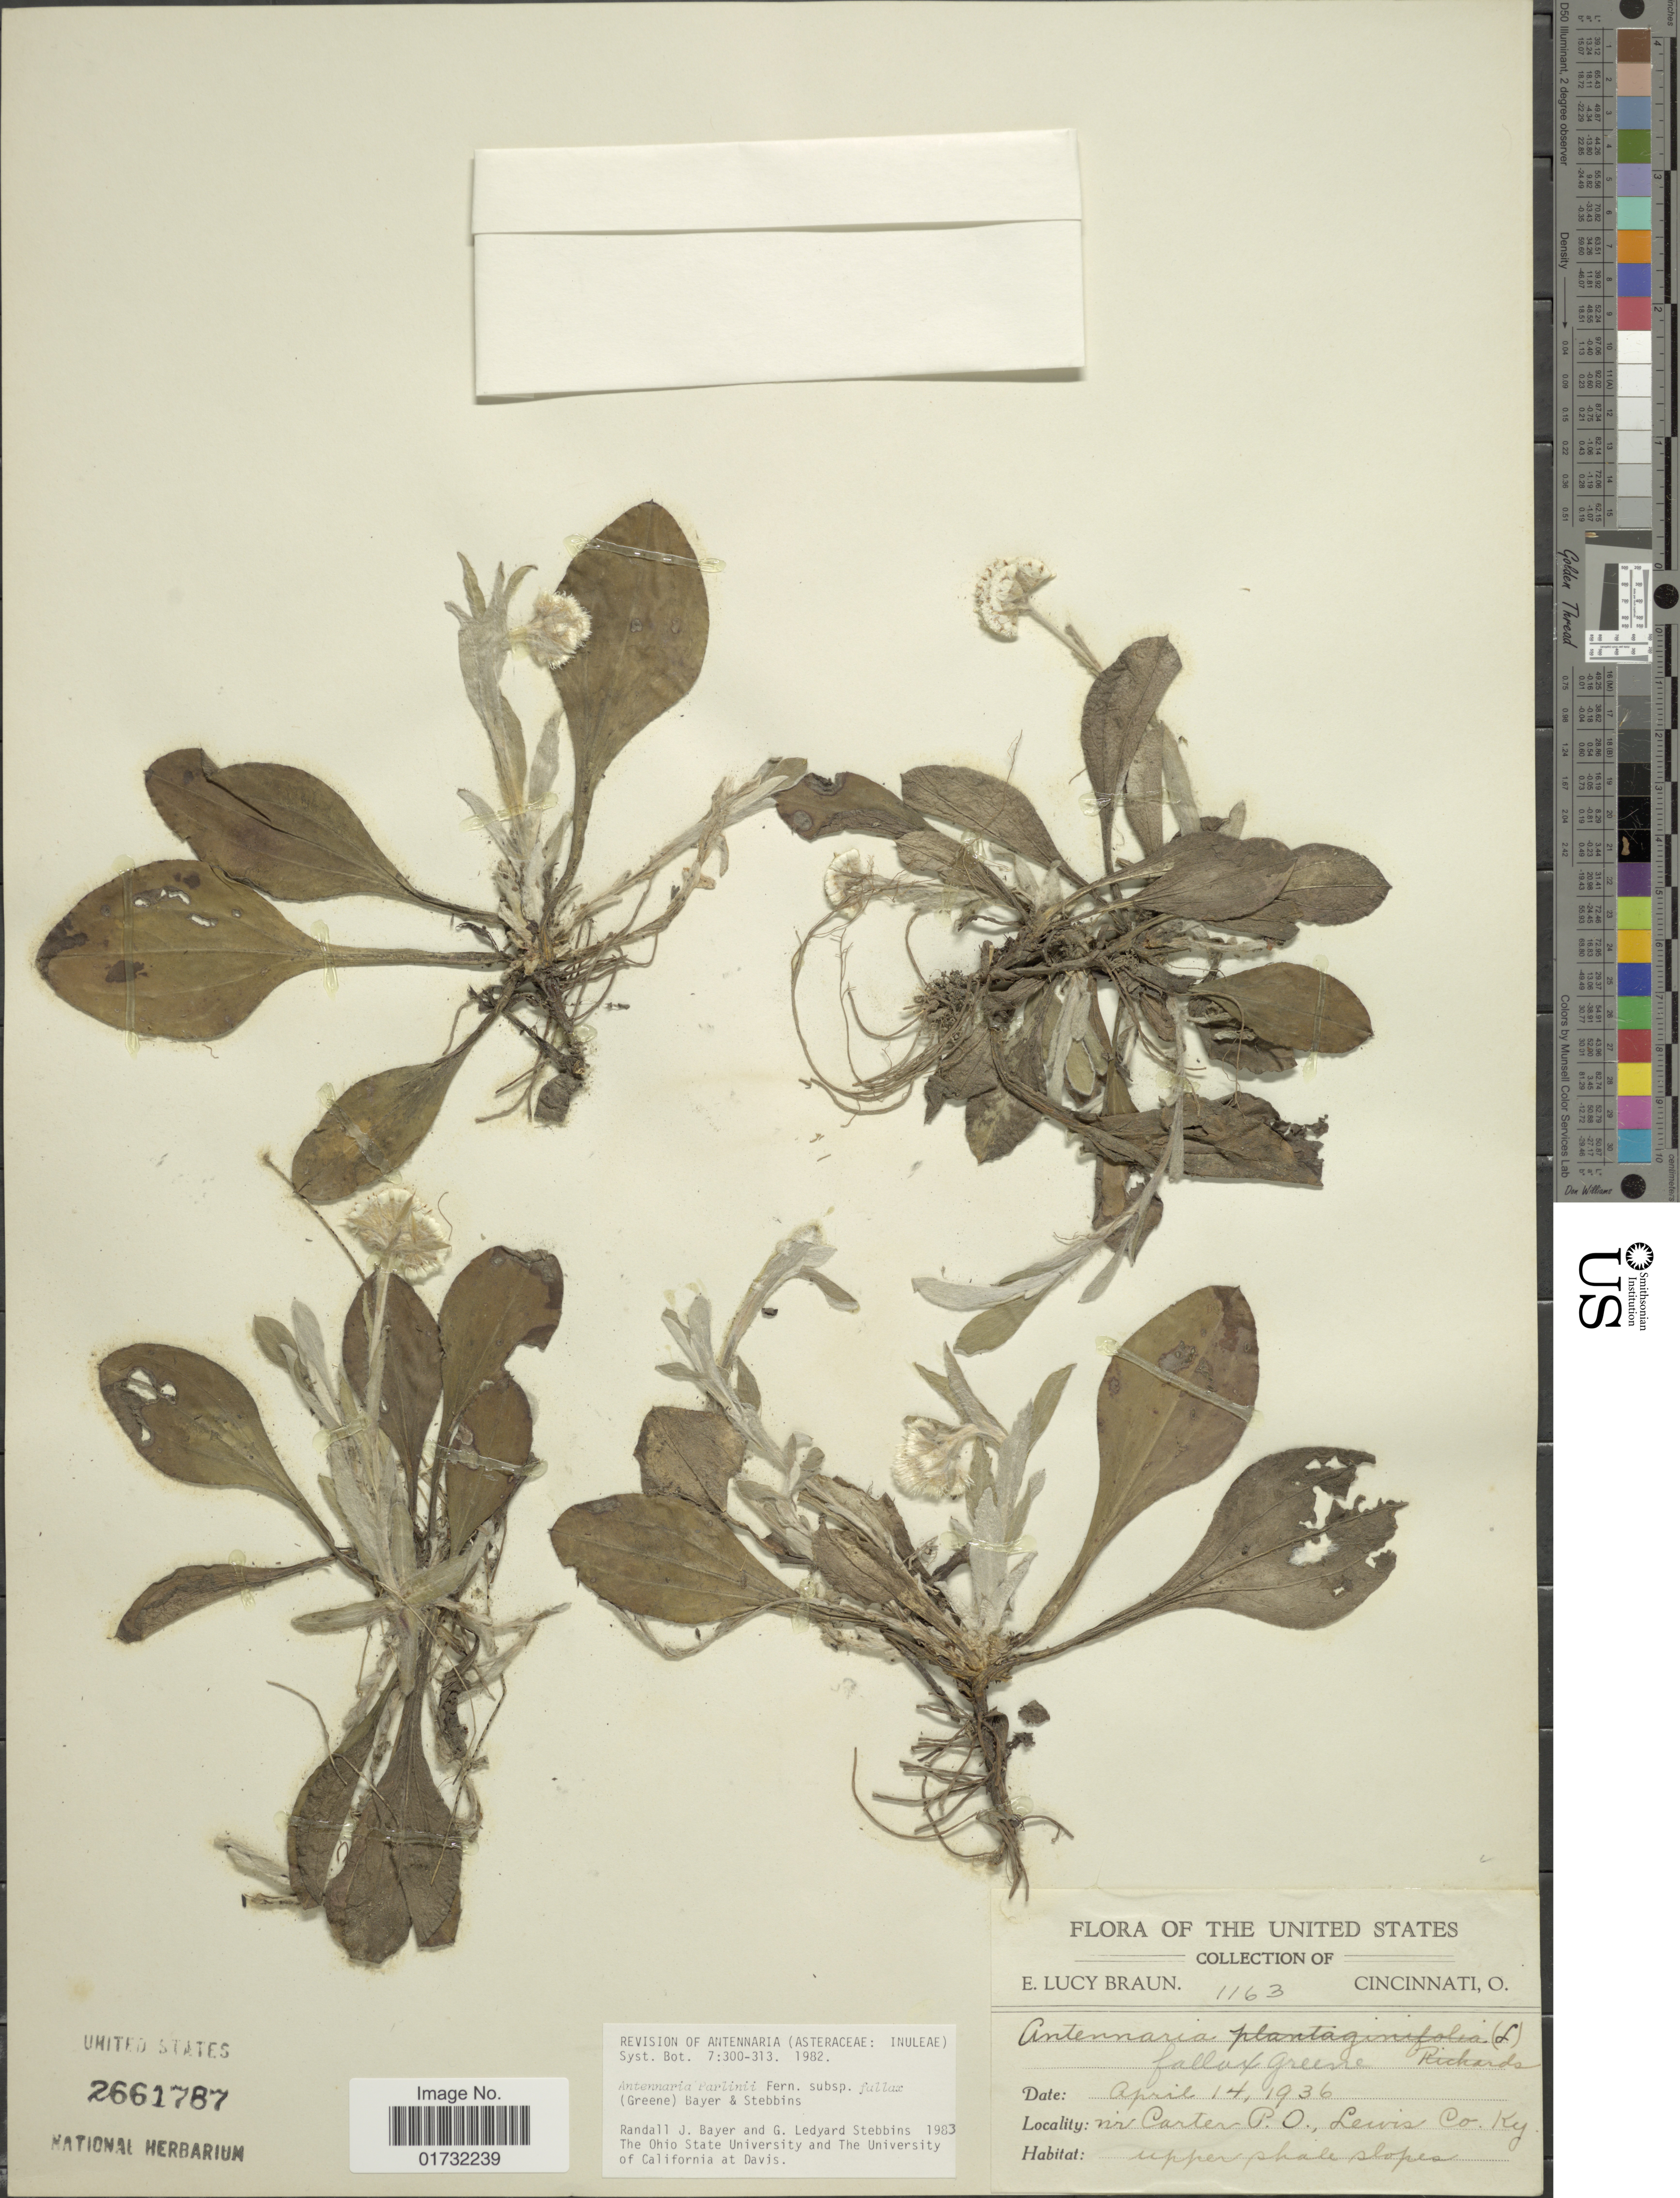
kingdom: Plantae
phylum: Tracheophyta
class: Magnoliopsida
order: Asterales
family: Asteraceae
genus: Antennaria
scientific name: Antennaria parlinii subsp. fallax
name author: (Greene) R.J. Bayer & Stebbins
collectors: E. L. Braun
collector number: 1163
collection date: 1936-04-14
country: United States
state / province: Kentucky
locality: Nr Carter P.O., Lewis Co.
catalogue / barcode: US 2661787